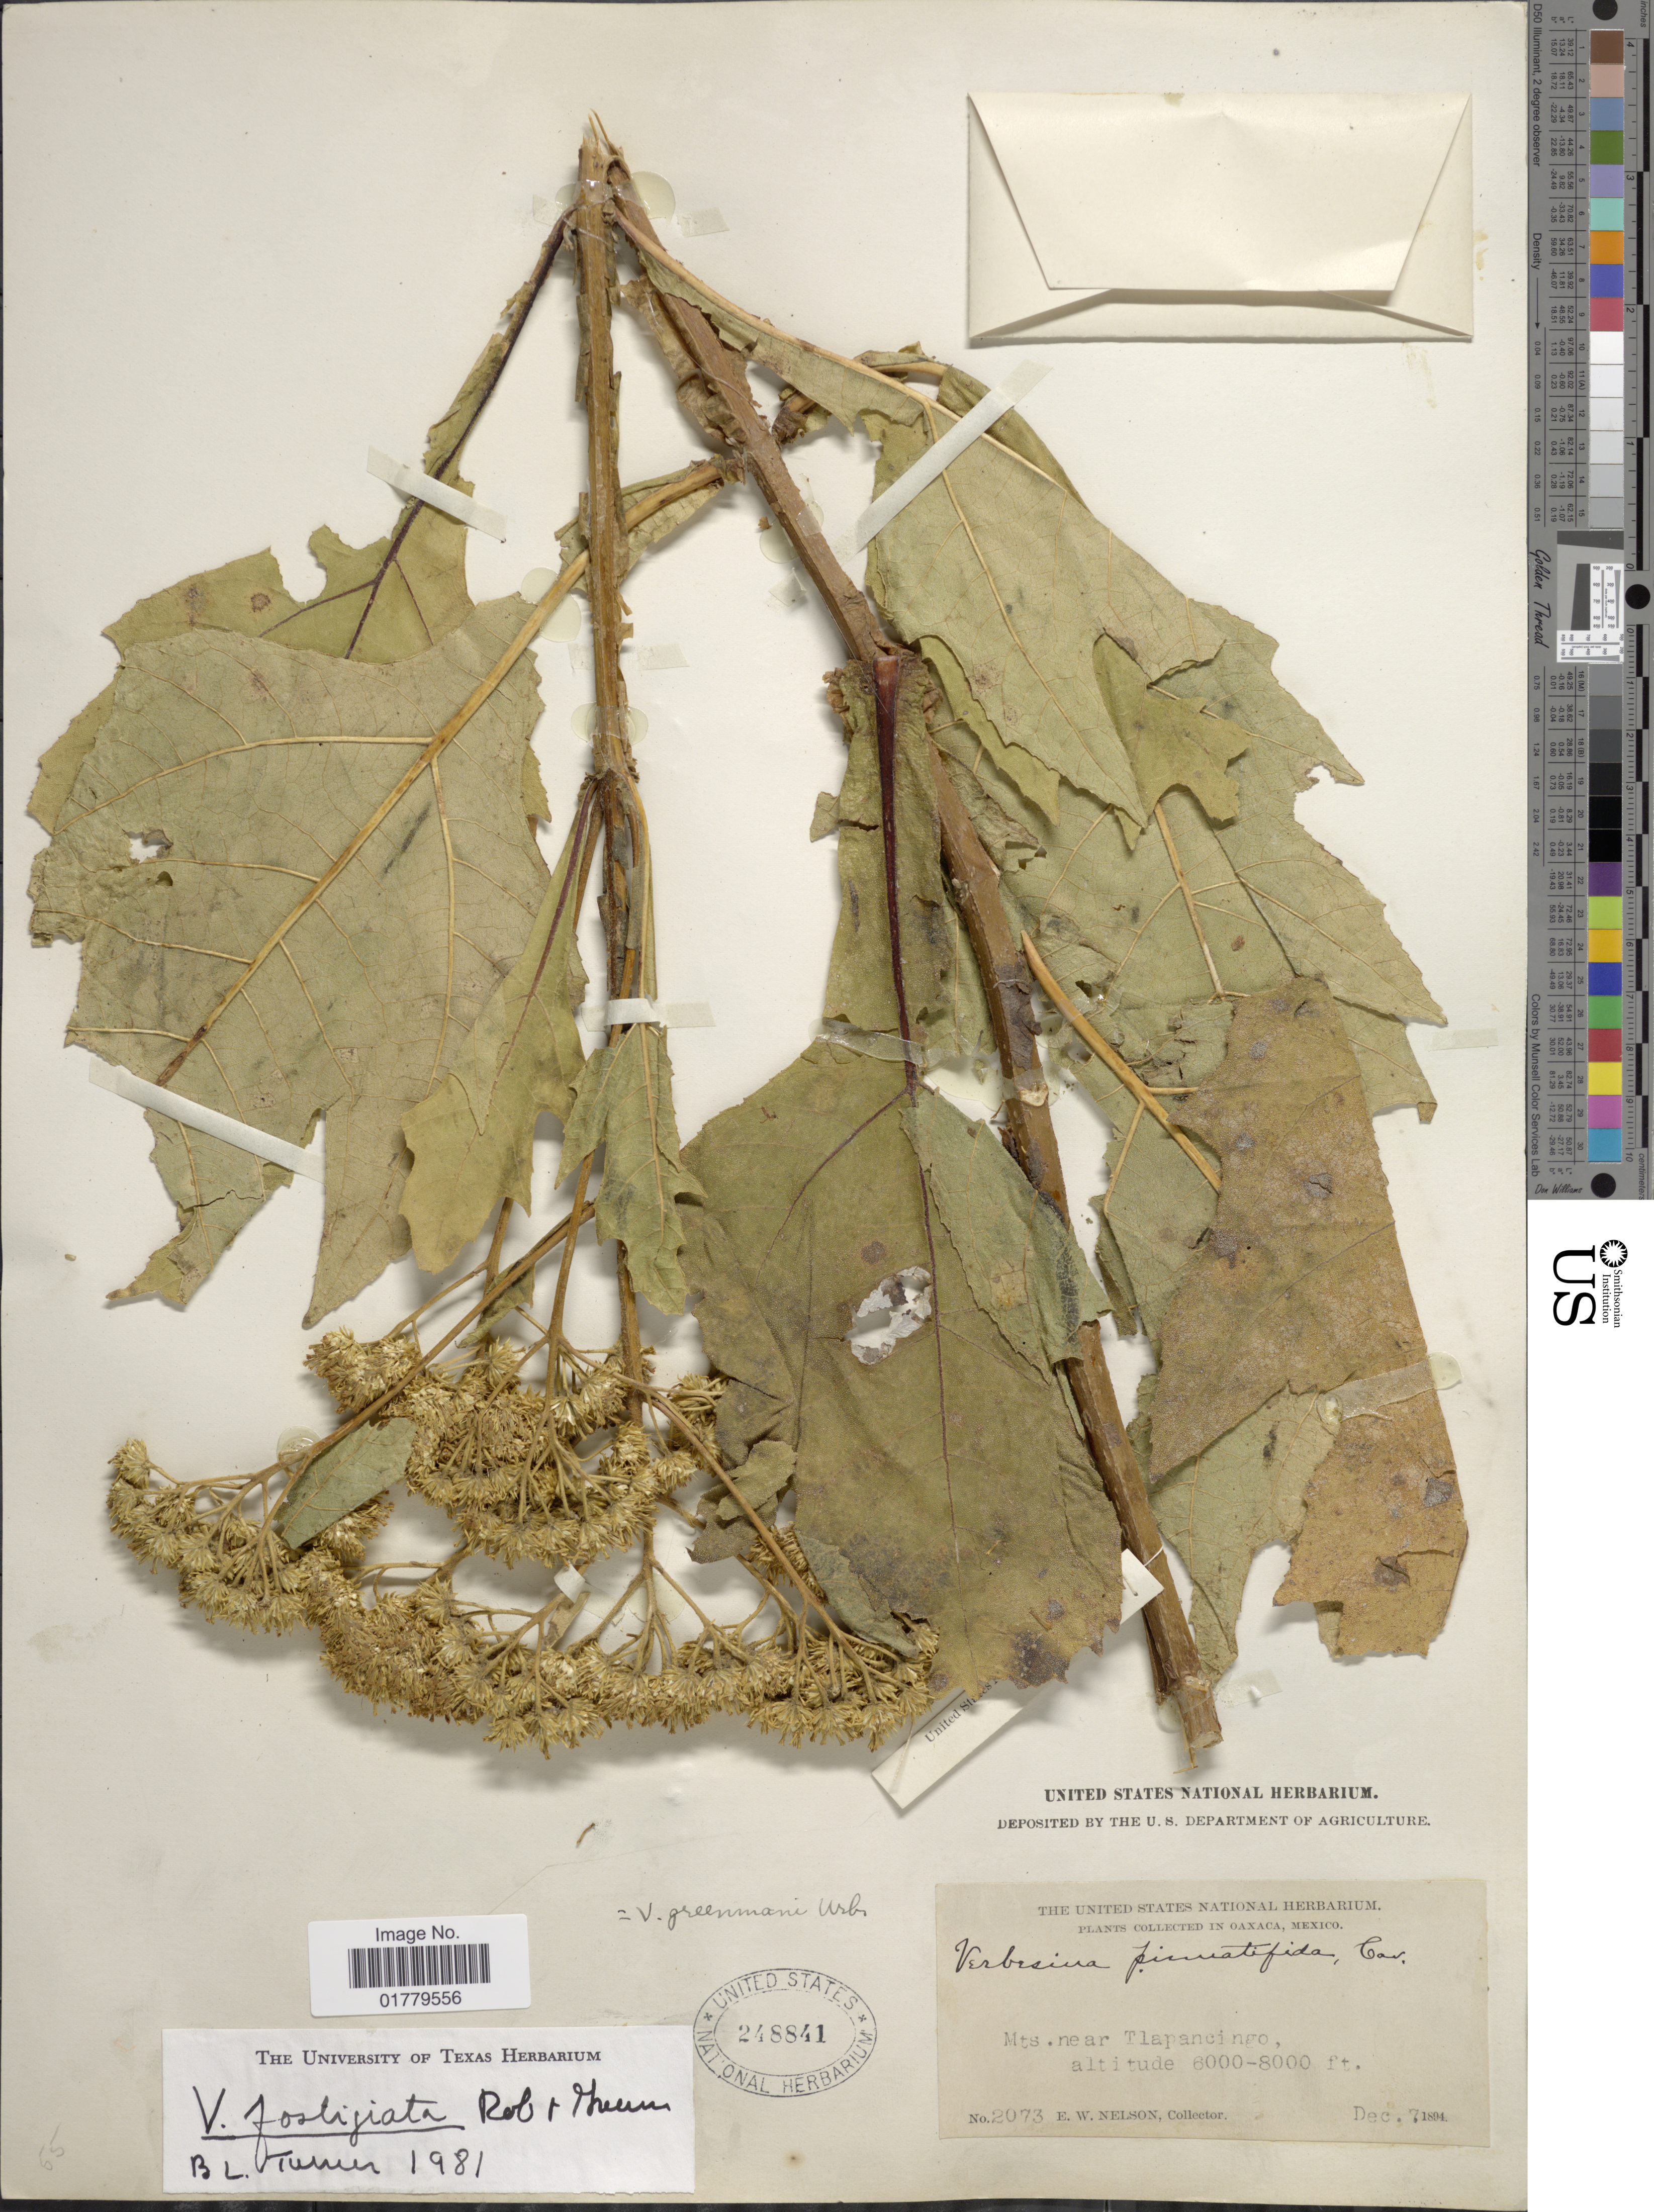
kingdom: Plantae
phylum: Tracheophyta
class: Magnoliopsida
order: Asterales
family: Asteraceae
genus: Verbesina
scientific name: Verbesina fastigiata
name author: B.L. Rob. & Greenm.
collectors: E. W. Nelson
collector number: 2073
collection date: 1894-12-07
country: Mexico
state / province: Oaxaca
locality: Mts. near Tlapancingo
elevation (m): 1829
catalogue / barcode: US 248841